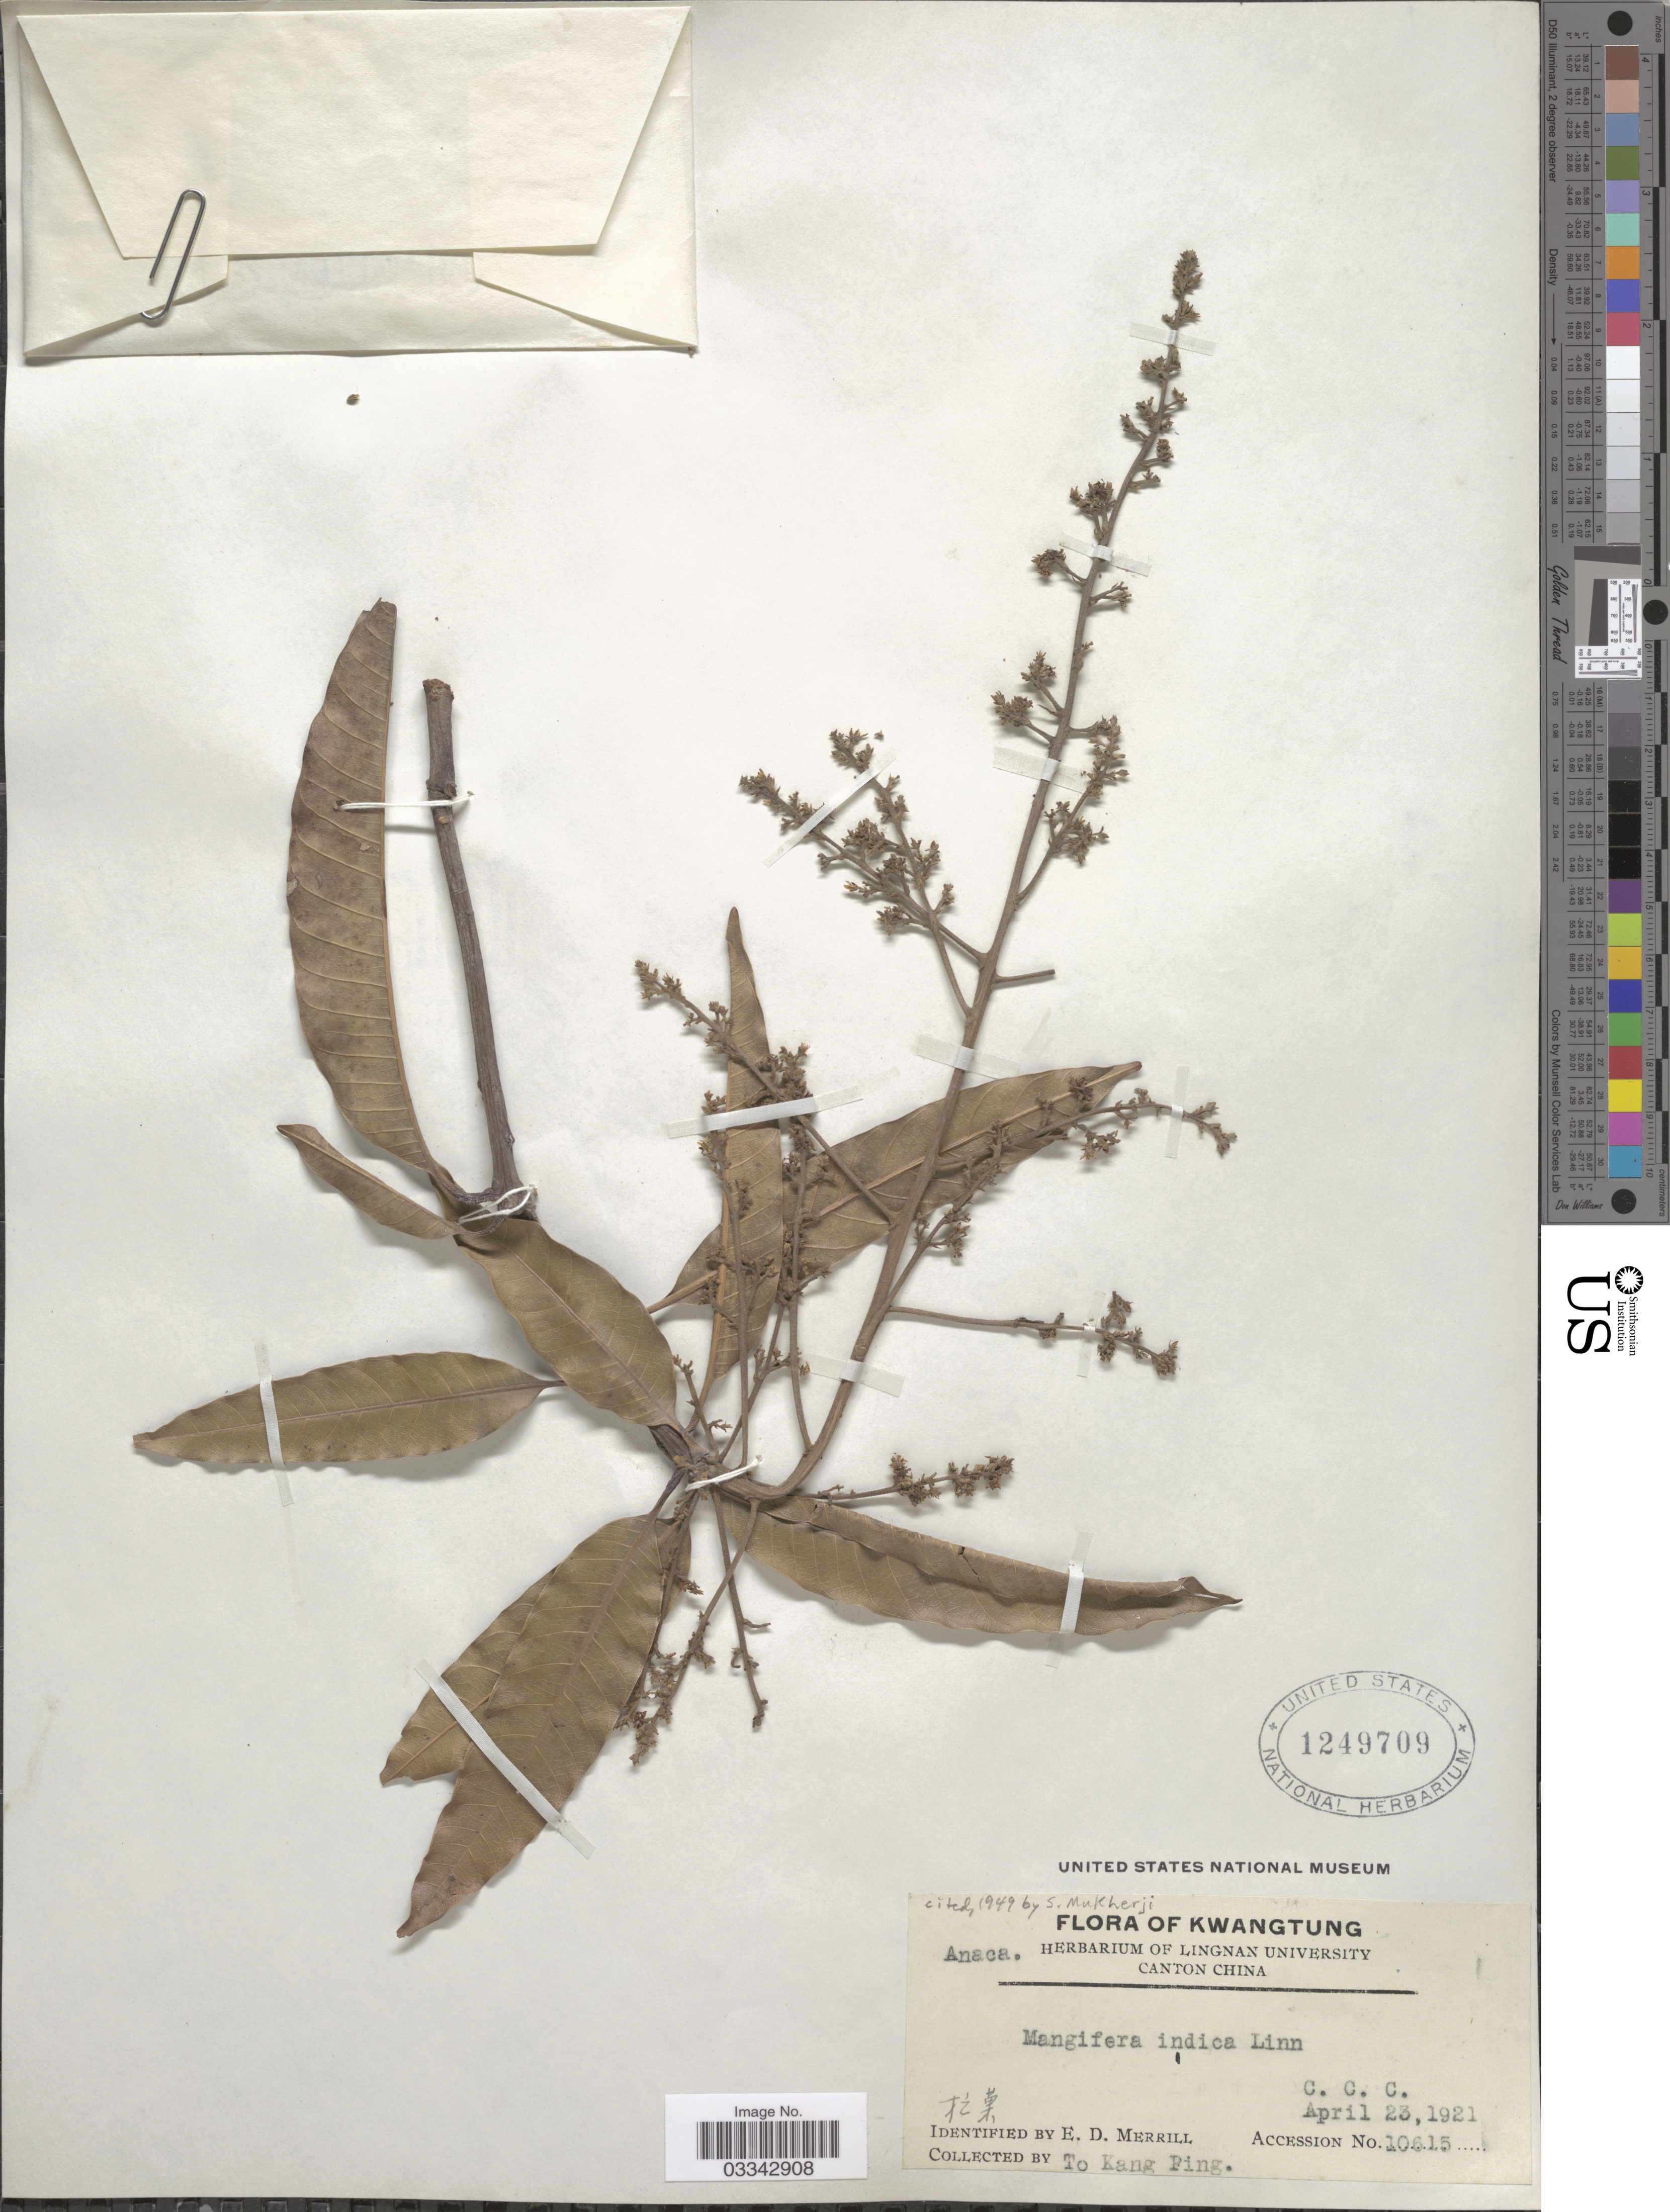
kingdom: Plantae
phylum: Tracheophyta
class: Magnoliopsida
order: Sapindales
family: Anacardiaceae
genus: Mangifera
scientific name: Mangifera indica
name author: L.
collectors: T. Ping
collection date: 1921-04-23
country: China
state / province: Guangdong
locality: Kwangtung.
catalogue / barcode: US 1249709